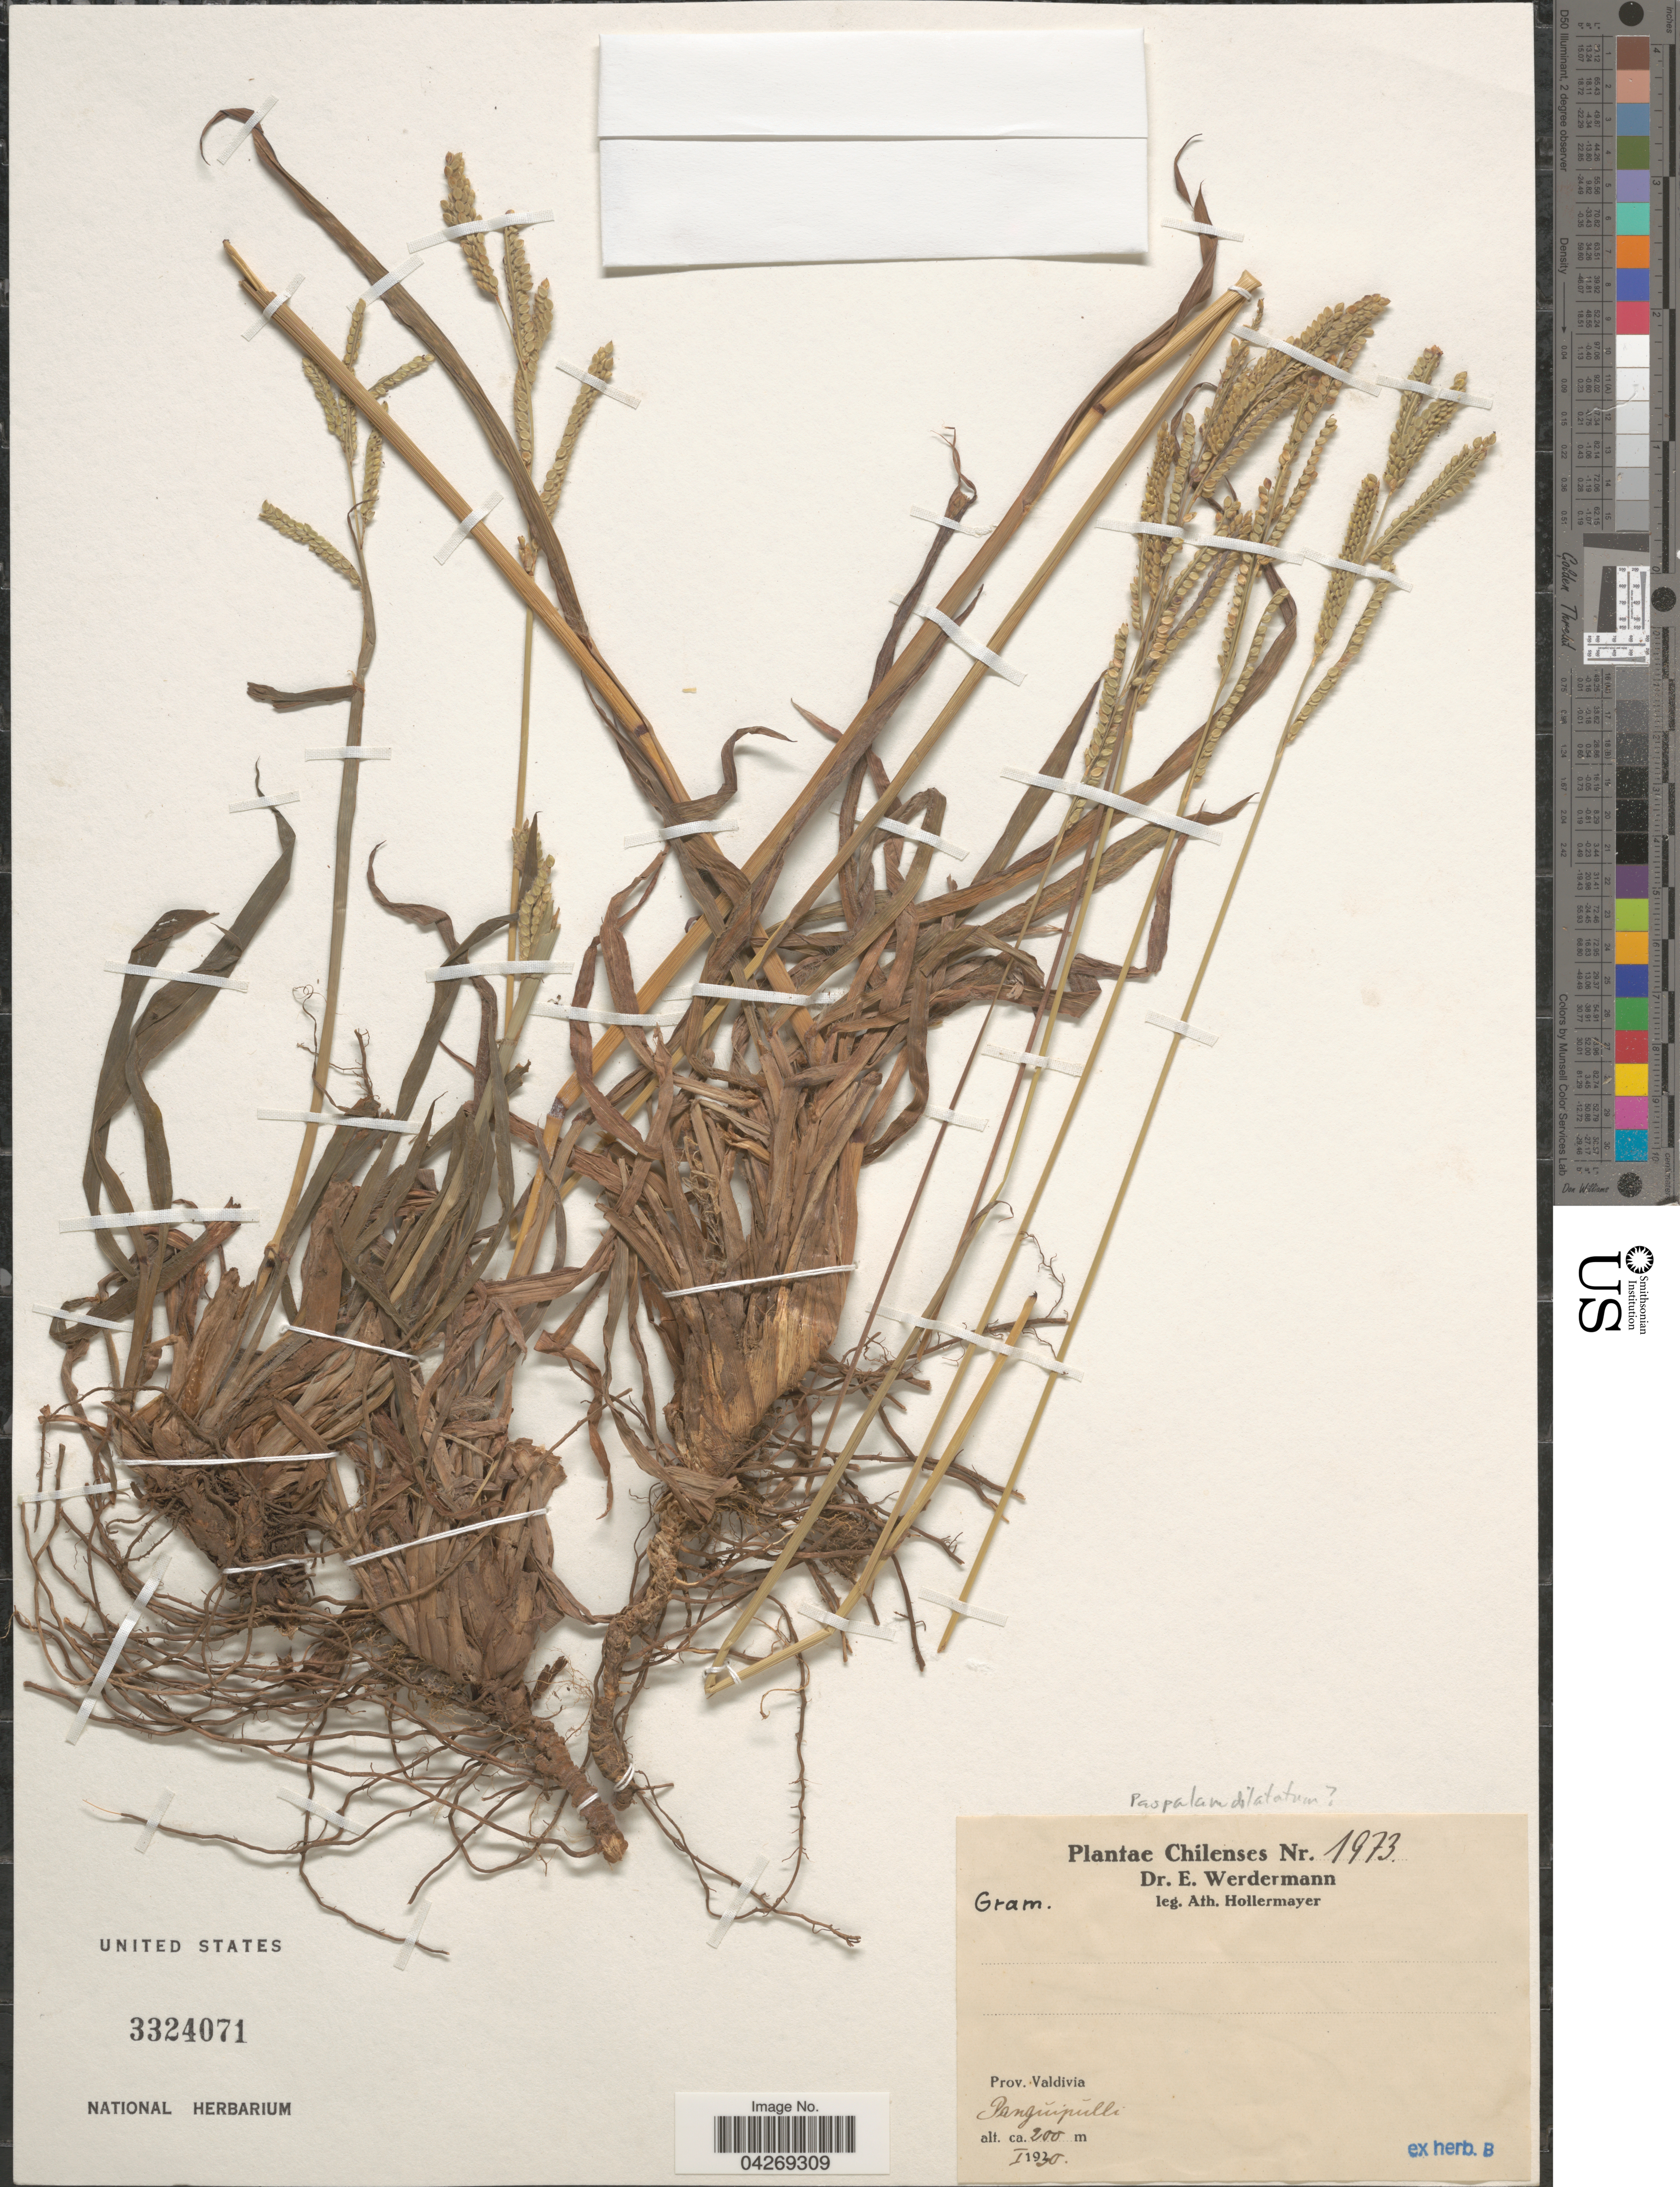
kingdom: Plantae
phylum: Tracheophyta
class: Liliopsida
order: Poales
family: Poaceae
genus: Paspalum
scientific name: Paspalum dilatatum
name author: Poir.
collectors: A. Hollermayer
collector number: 1973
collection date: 1930-01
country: Chile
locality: Prov. Valdivia. Panguipulli.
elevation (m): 200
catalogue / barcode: US 3324071